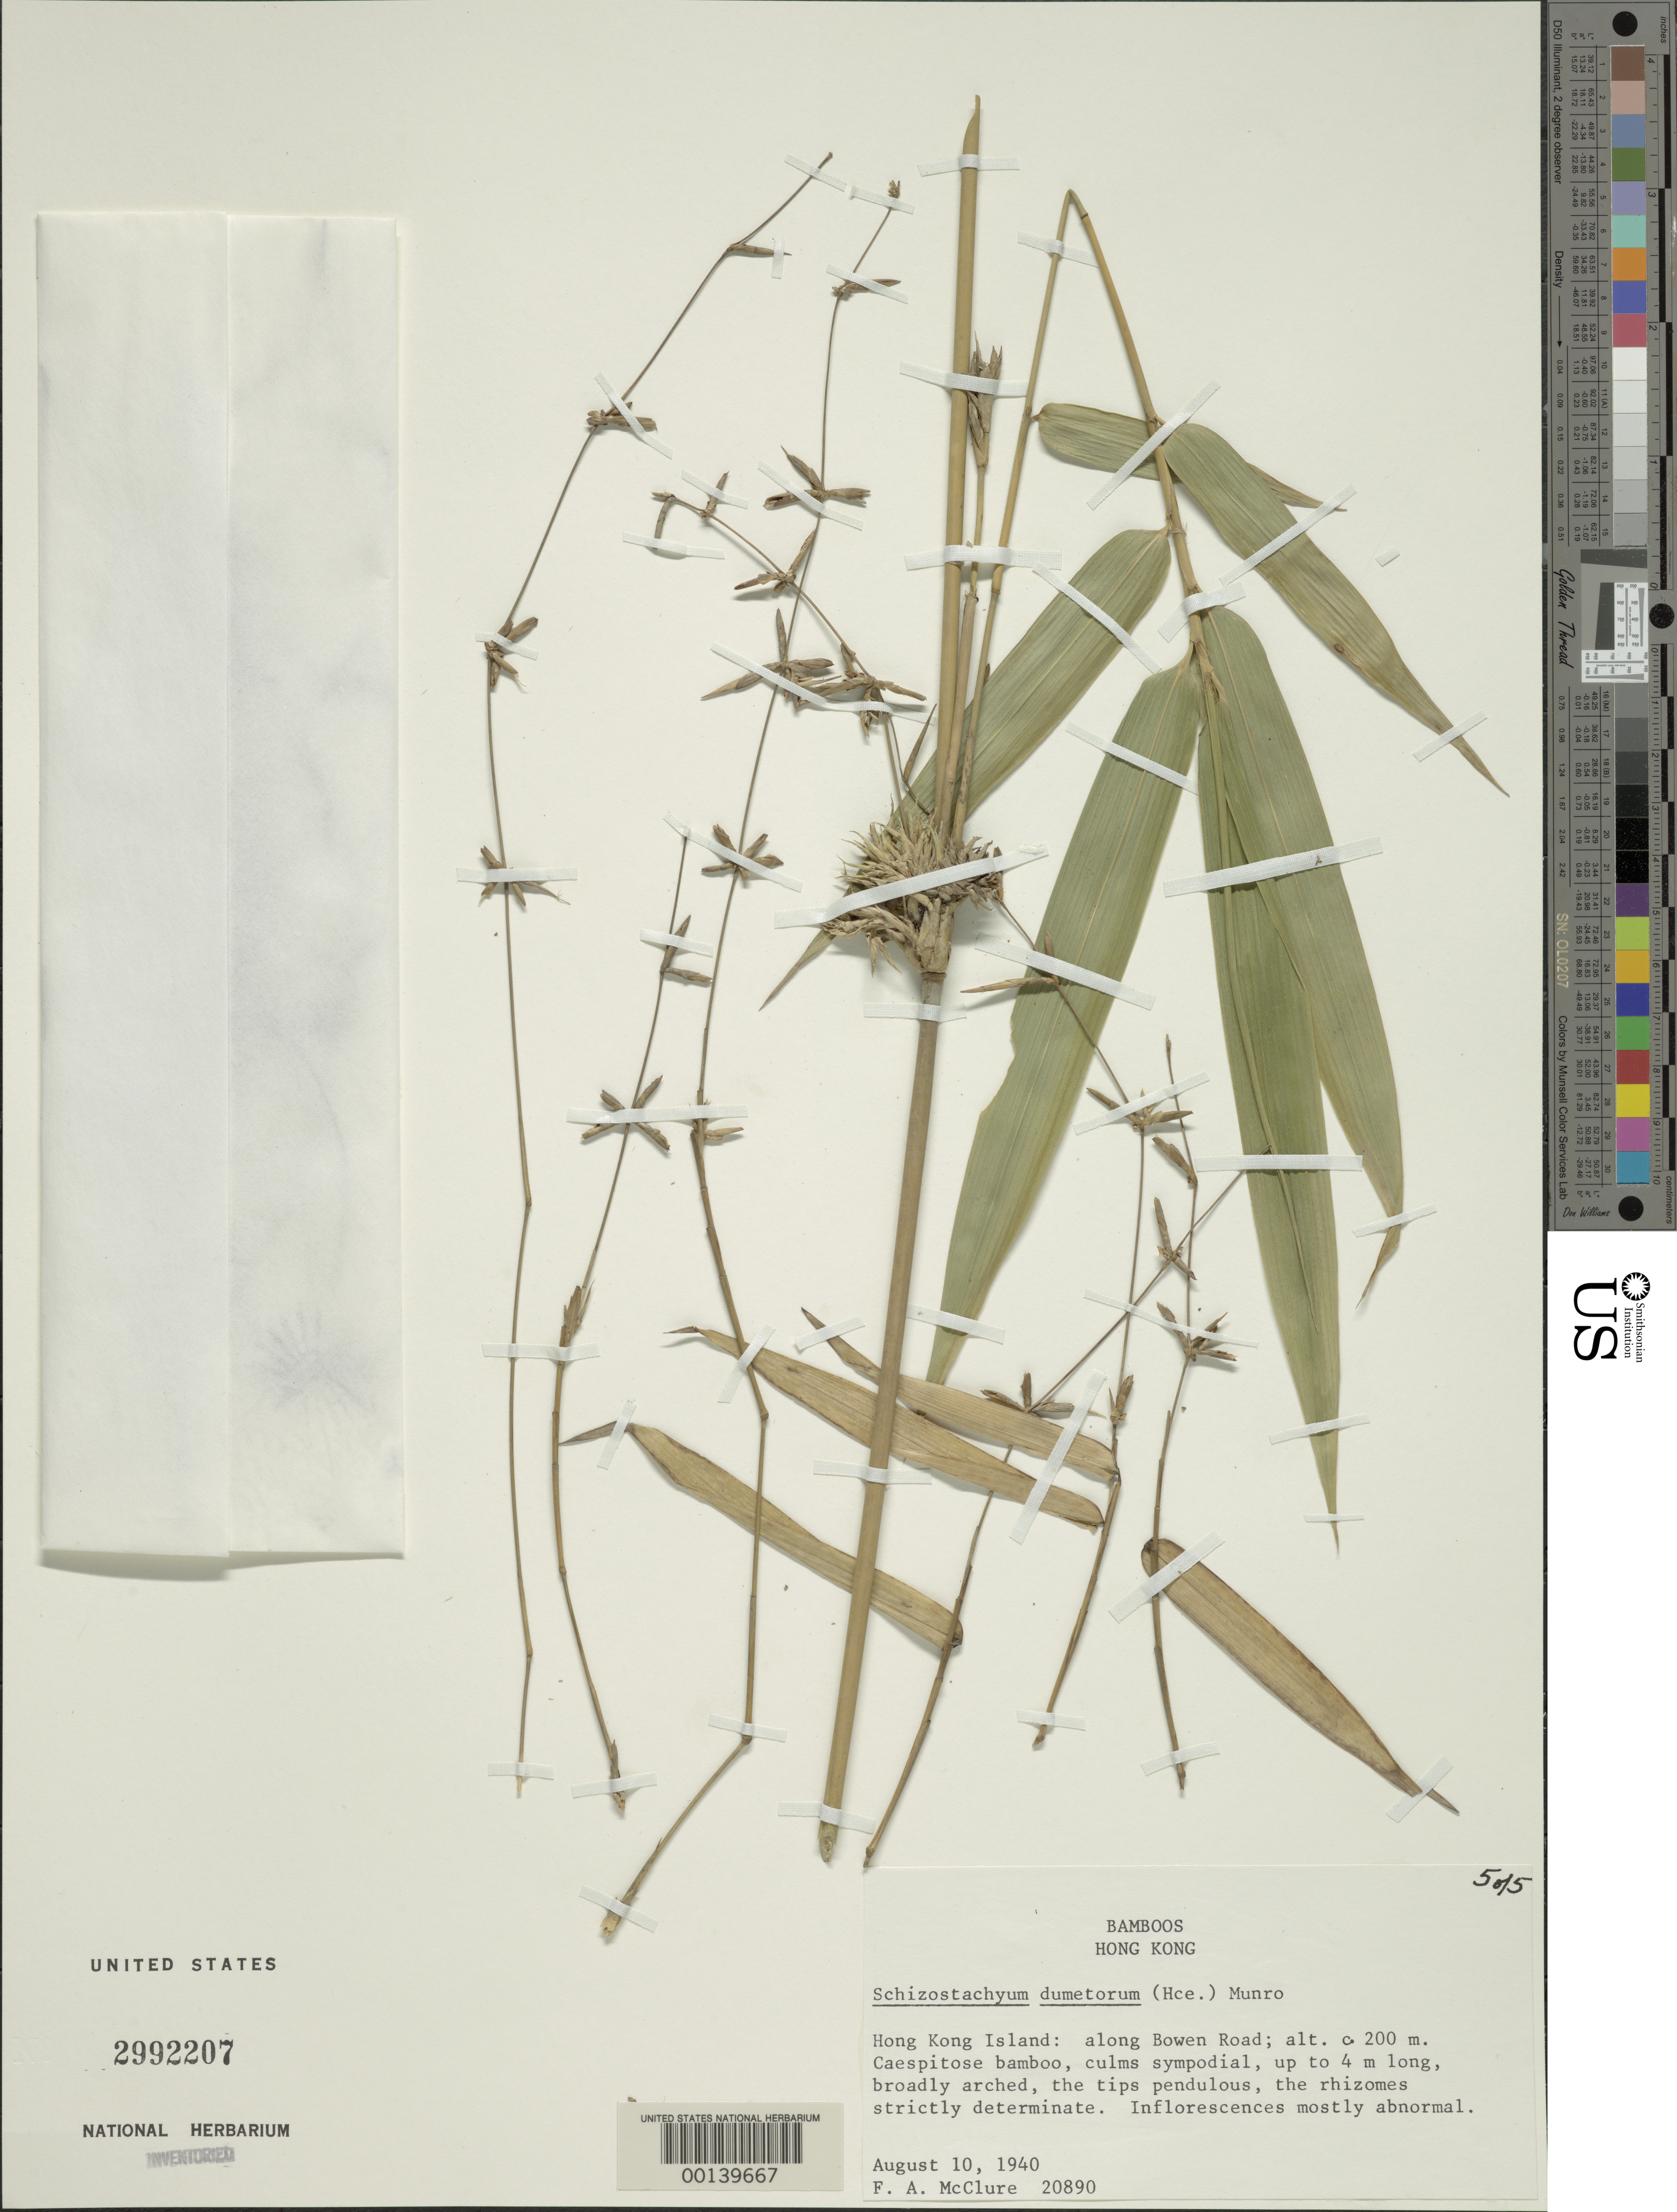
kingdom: Plantae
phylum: Tracheophyta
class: Liliopsida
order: Poales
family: Poaceae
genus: Schizostachyum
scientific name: Schizostachyum dumetorum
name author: (Hance) Munro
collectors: F. A. McClure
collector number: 20890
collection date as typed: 10 Aug 1940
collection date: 1940-08-10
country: China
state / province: Hong Kong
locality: Hong kong isl., bowen rd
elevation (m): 200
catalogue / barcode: US 2992207